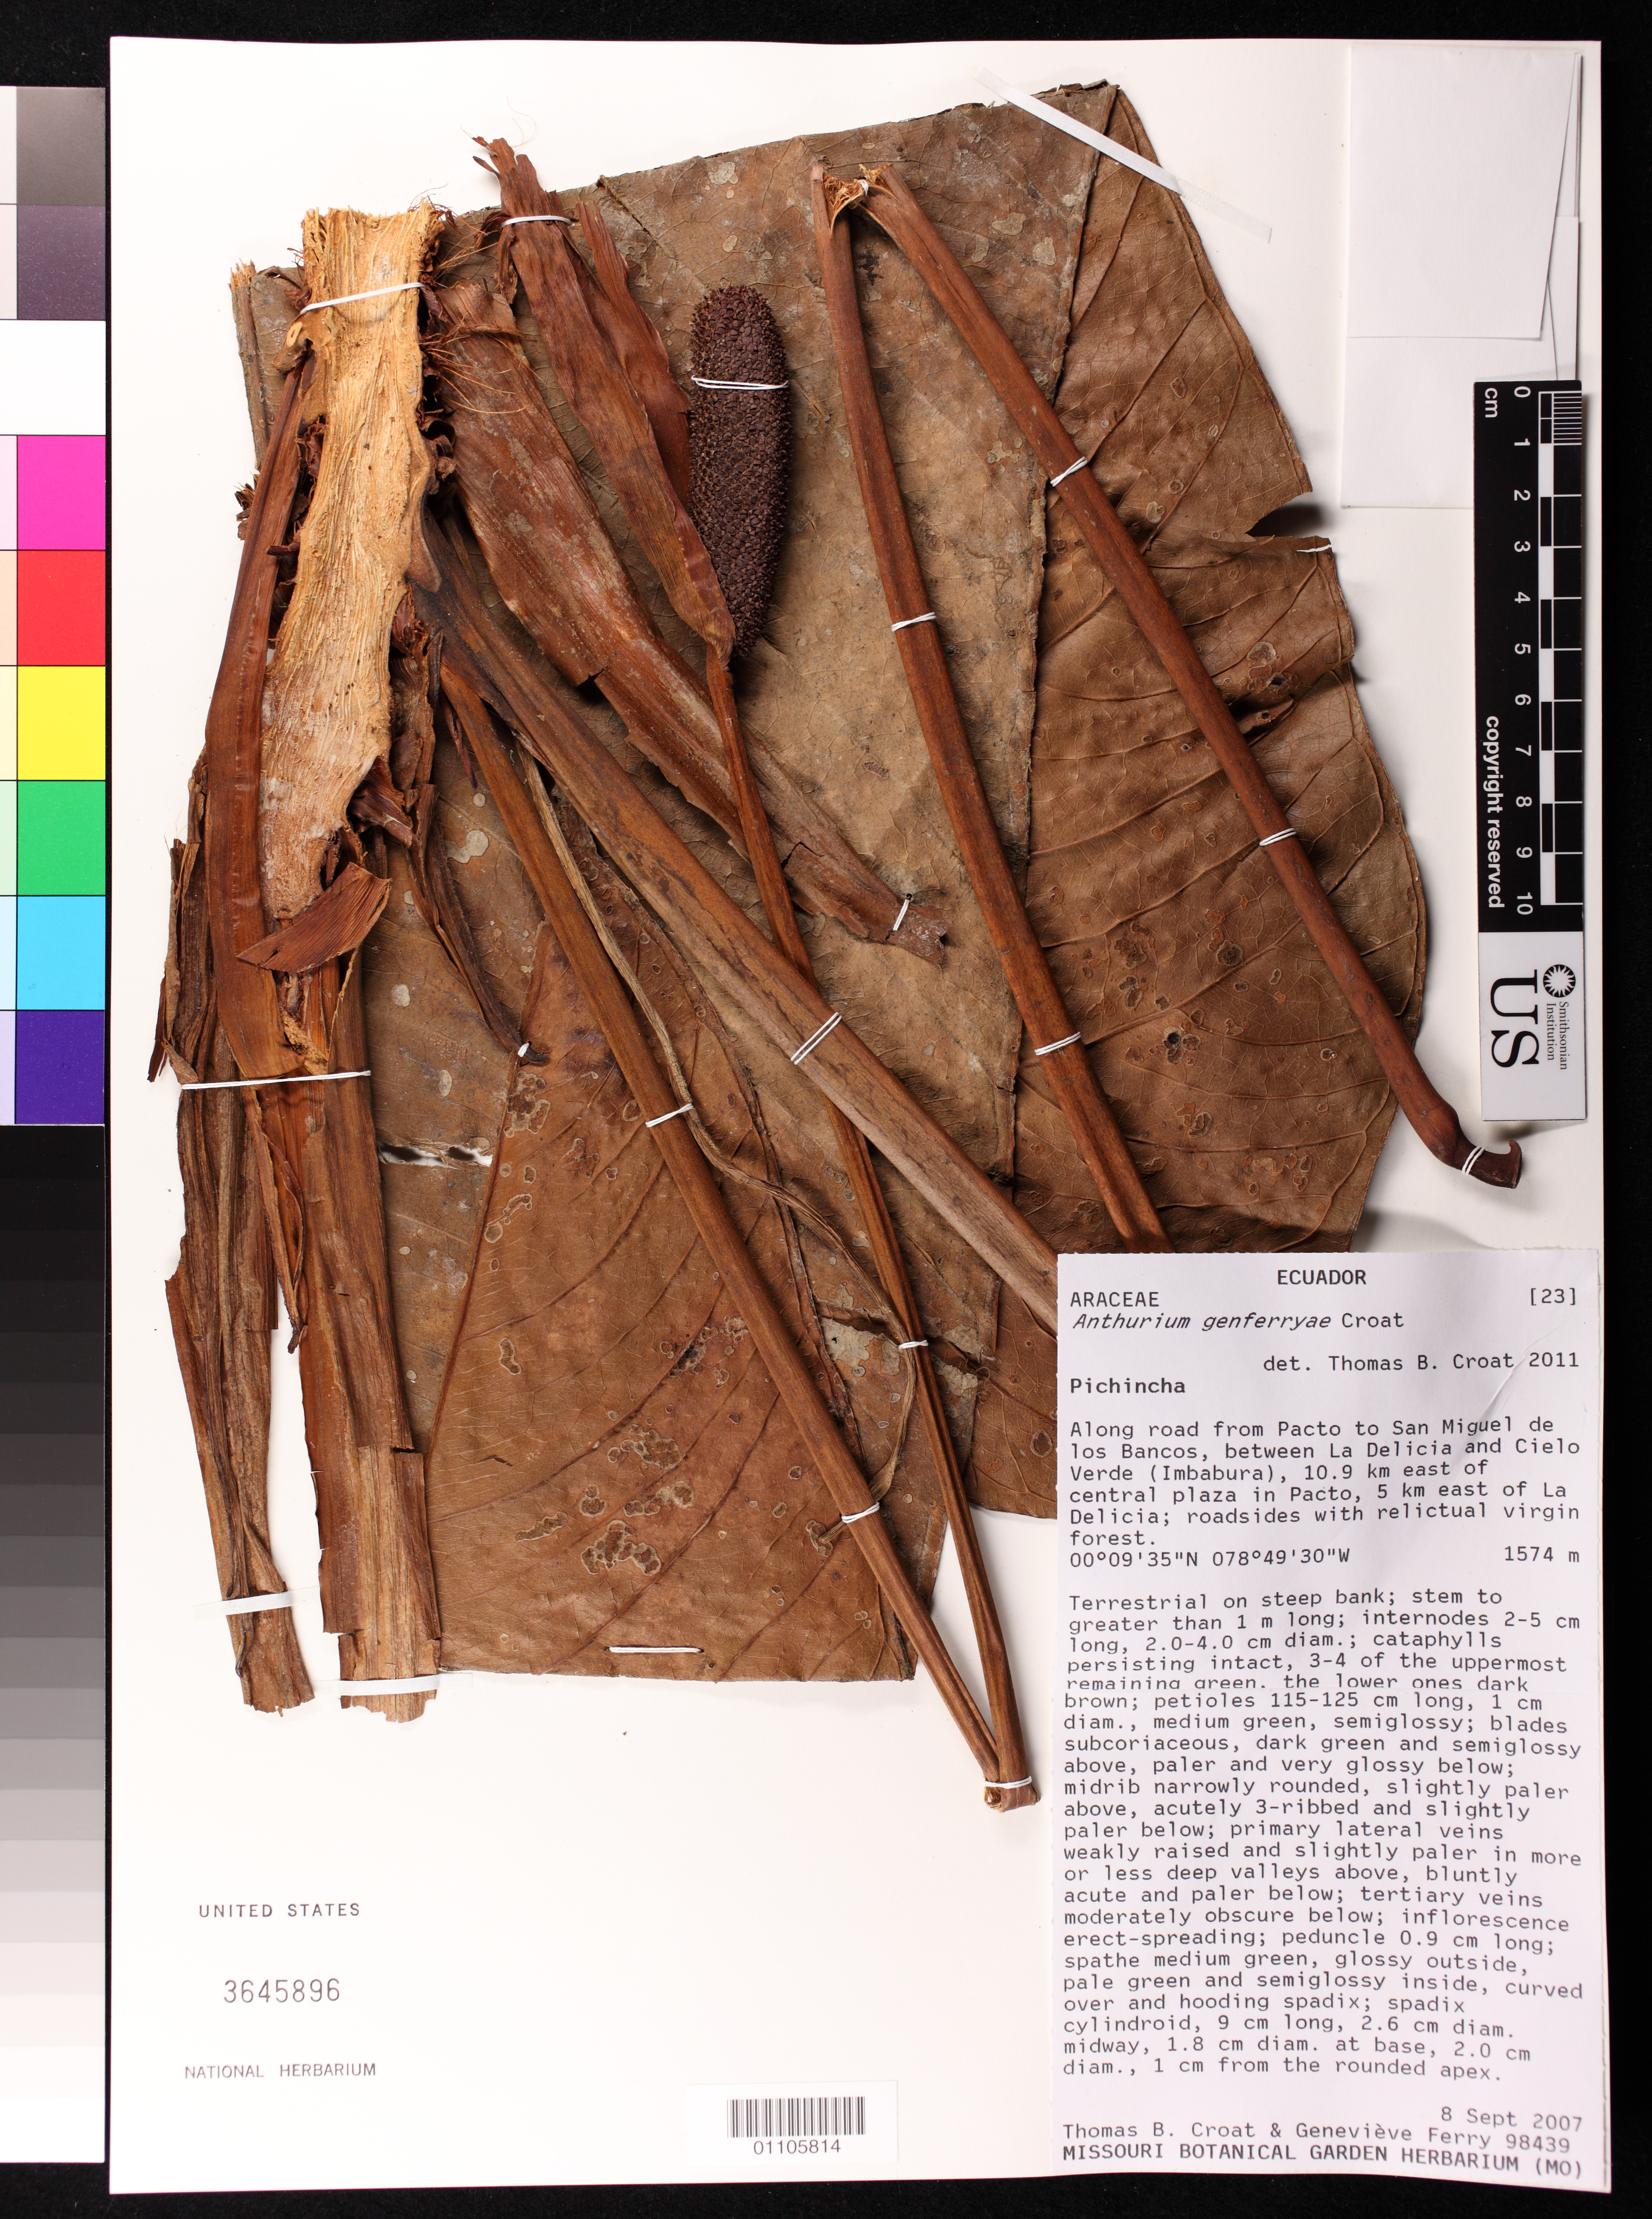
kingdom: Plantae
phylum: Tracheophyta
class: Liliopsida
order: Alismatales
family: Araceae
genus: Anthurium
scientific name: Anthurium genferryae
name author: Croat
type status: Isotype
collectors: T. B. Croat & G. Ferry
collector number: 98439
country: Ecuador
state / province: Pichincha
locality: Along road from Pacto to San Miguel de los Bancos, between La Delicia and Cielo Verde (Imbabura), 10.9 km east of central plaza in Pacto, 5 km east of La Delicia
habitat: Roadsides with relictual virgin forest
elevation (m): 1574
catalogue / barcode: US 3645896